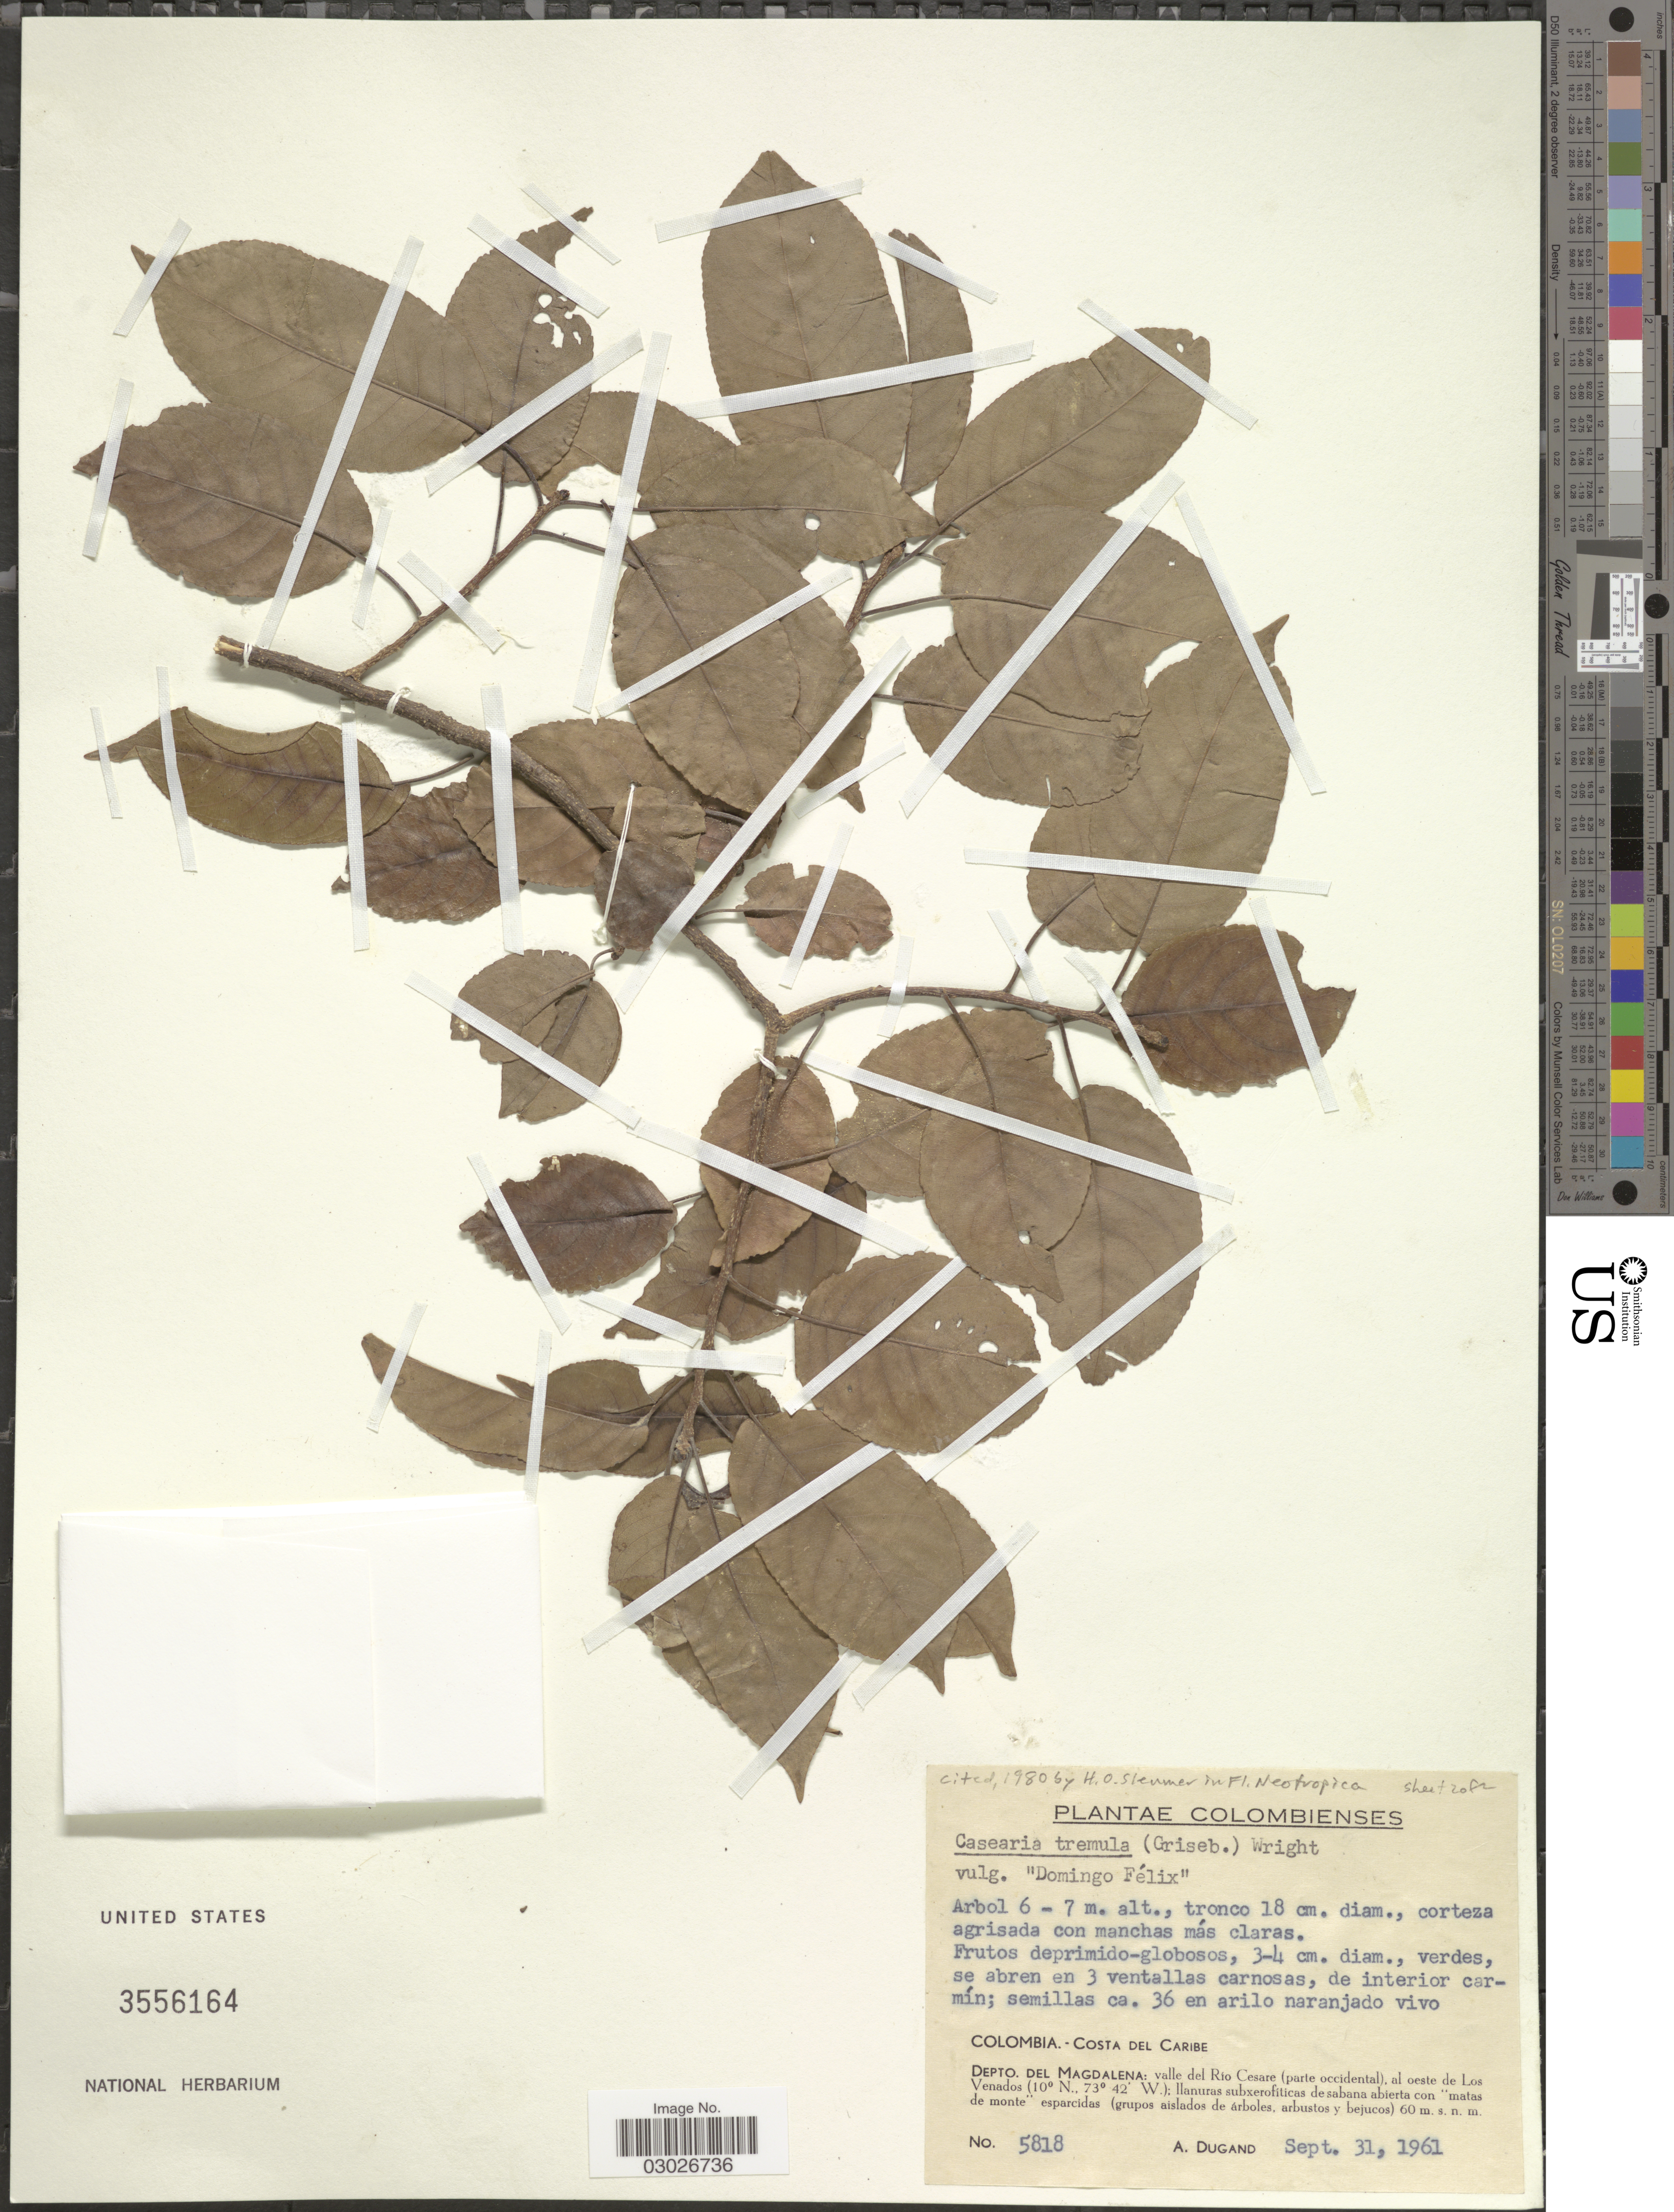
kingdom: Plantae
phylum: Tracheophyta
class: Magnoliopsida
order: Malpighiales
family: Salicaceae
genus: Casearia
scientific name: Casearia tremula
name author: (Griseb.) Griseb. ex C. Wright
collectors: A. Dugand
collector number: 5818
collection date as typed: Transcribed d/m/y: 31/9/1961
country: Colombia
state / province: Magdalena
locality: Depto. del Magdalena: valle del Río Cesare (parte occidental), al oeste de Los Venados; llanuras subxerofíticas de sabana abierta con "matas de monte" esparcidas (grupos aislados de árboles, arbustos y bejucos).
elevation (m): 60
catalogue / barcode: US 3556164